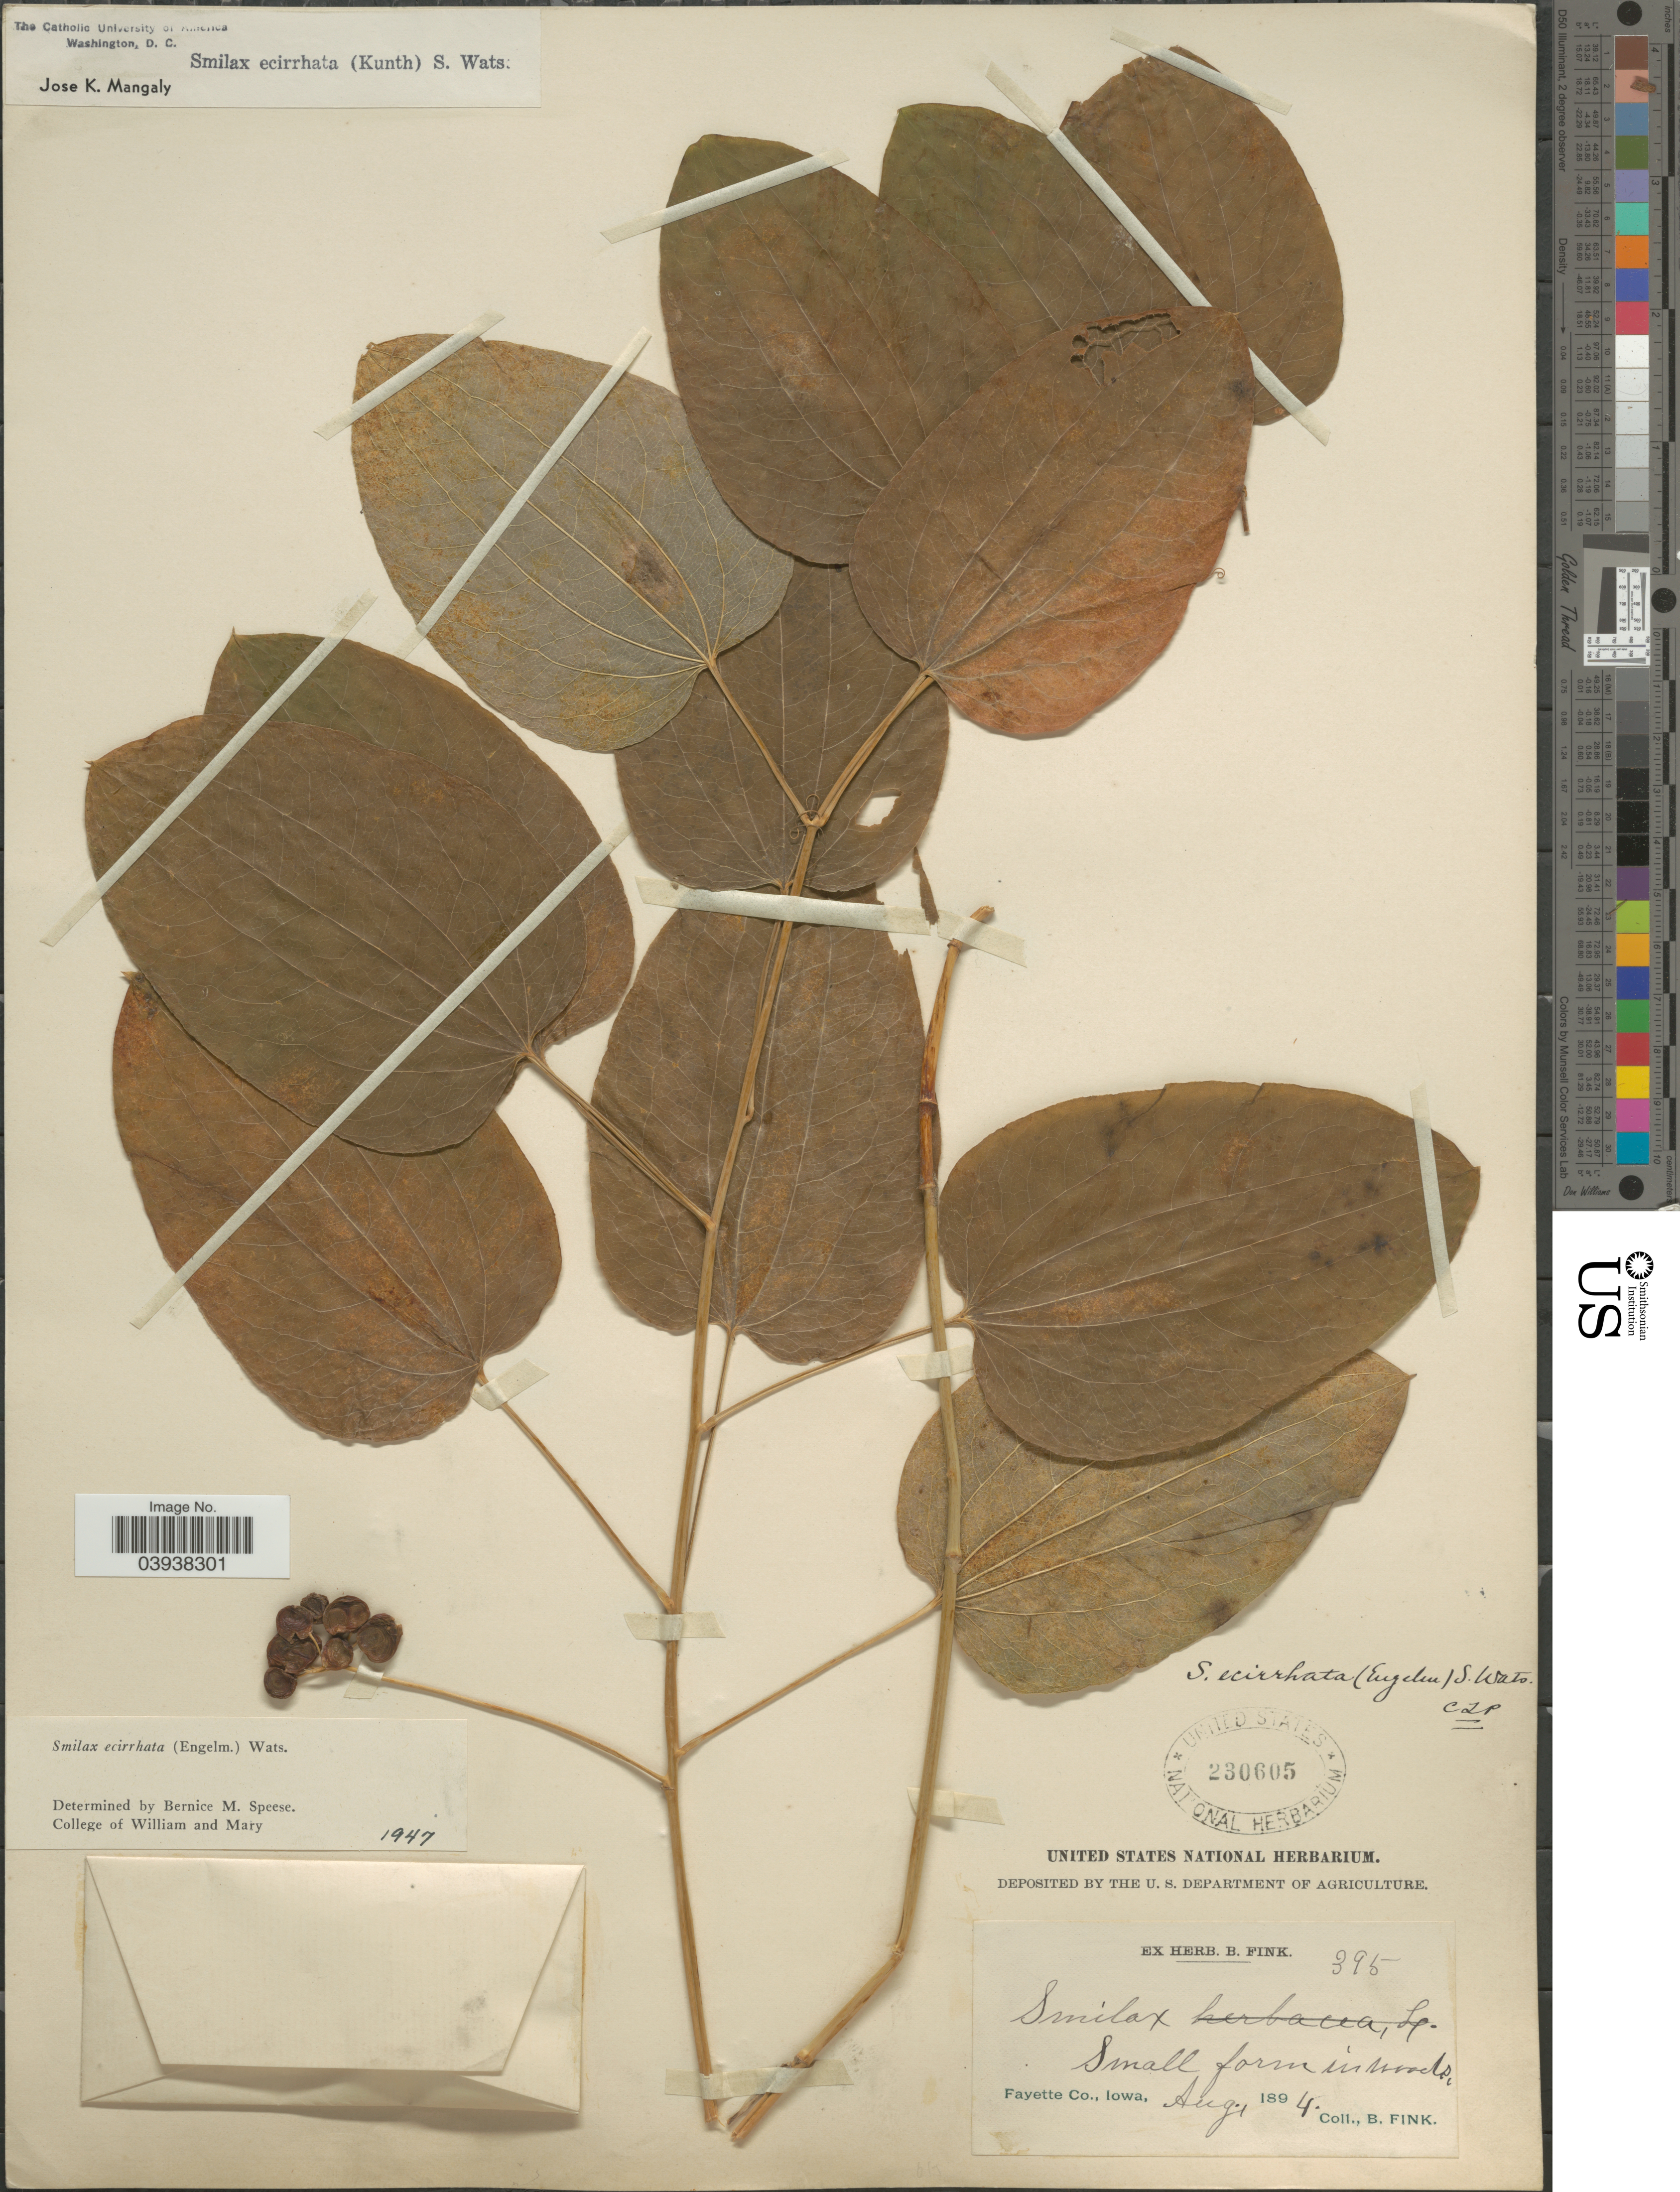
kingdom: Plantae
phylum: Tracheophyta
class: Liliopsida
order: Liliales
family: Smilacaceae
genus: Smilax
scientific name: Smilax ecirrhata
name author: (Engelm. ex Kunth) S. Watson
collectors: B. Fink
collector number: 395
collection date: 1894-08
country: United States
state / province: Iowa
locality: Fayette Co.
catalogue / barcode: US 230605